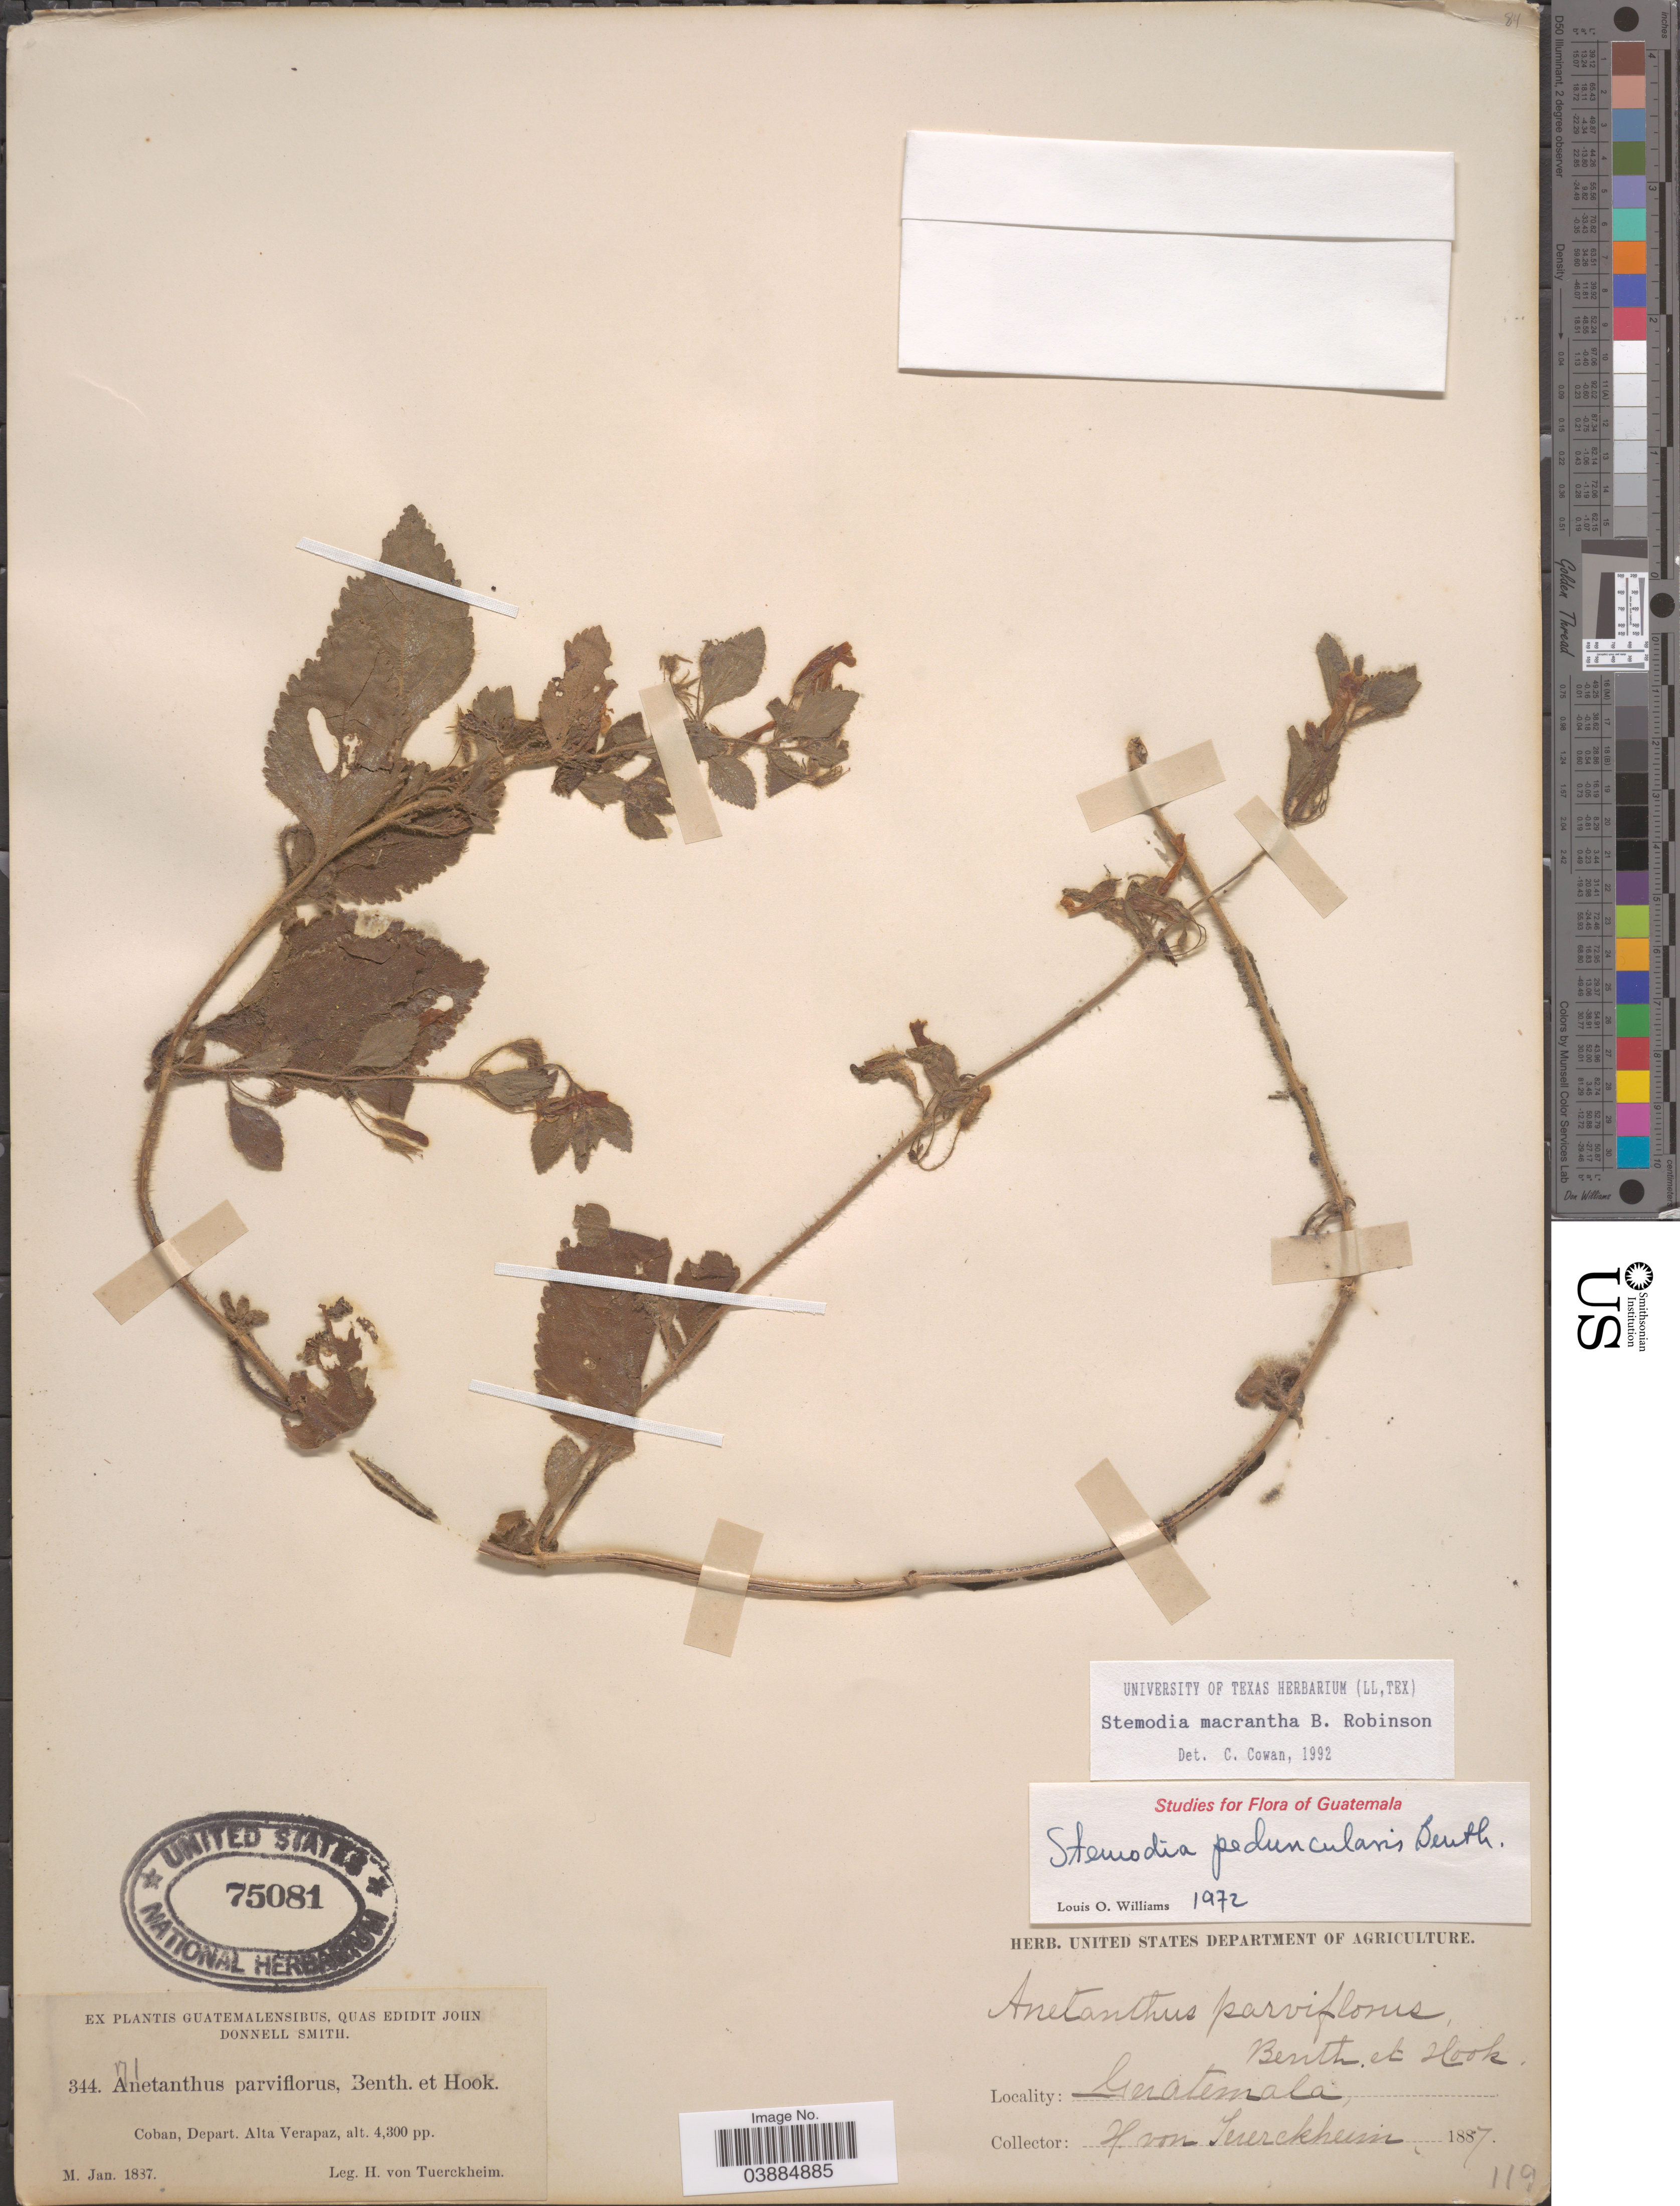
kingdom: Plantae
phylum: Tracheophyta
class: Magnoliopsida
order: Lamiales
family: Plantaginaceae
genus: Stemodia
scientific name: Stemodia micrantha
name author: Brandegee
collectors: H. von Türckheim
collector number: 344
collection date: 1887-01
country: Guatemala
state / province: Alta Verapaz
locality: Coban, Depart. Alta Verapaz.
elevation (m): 1311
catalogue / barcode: US 75081